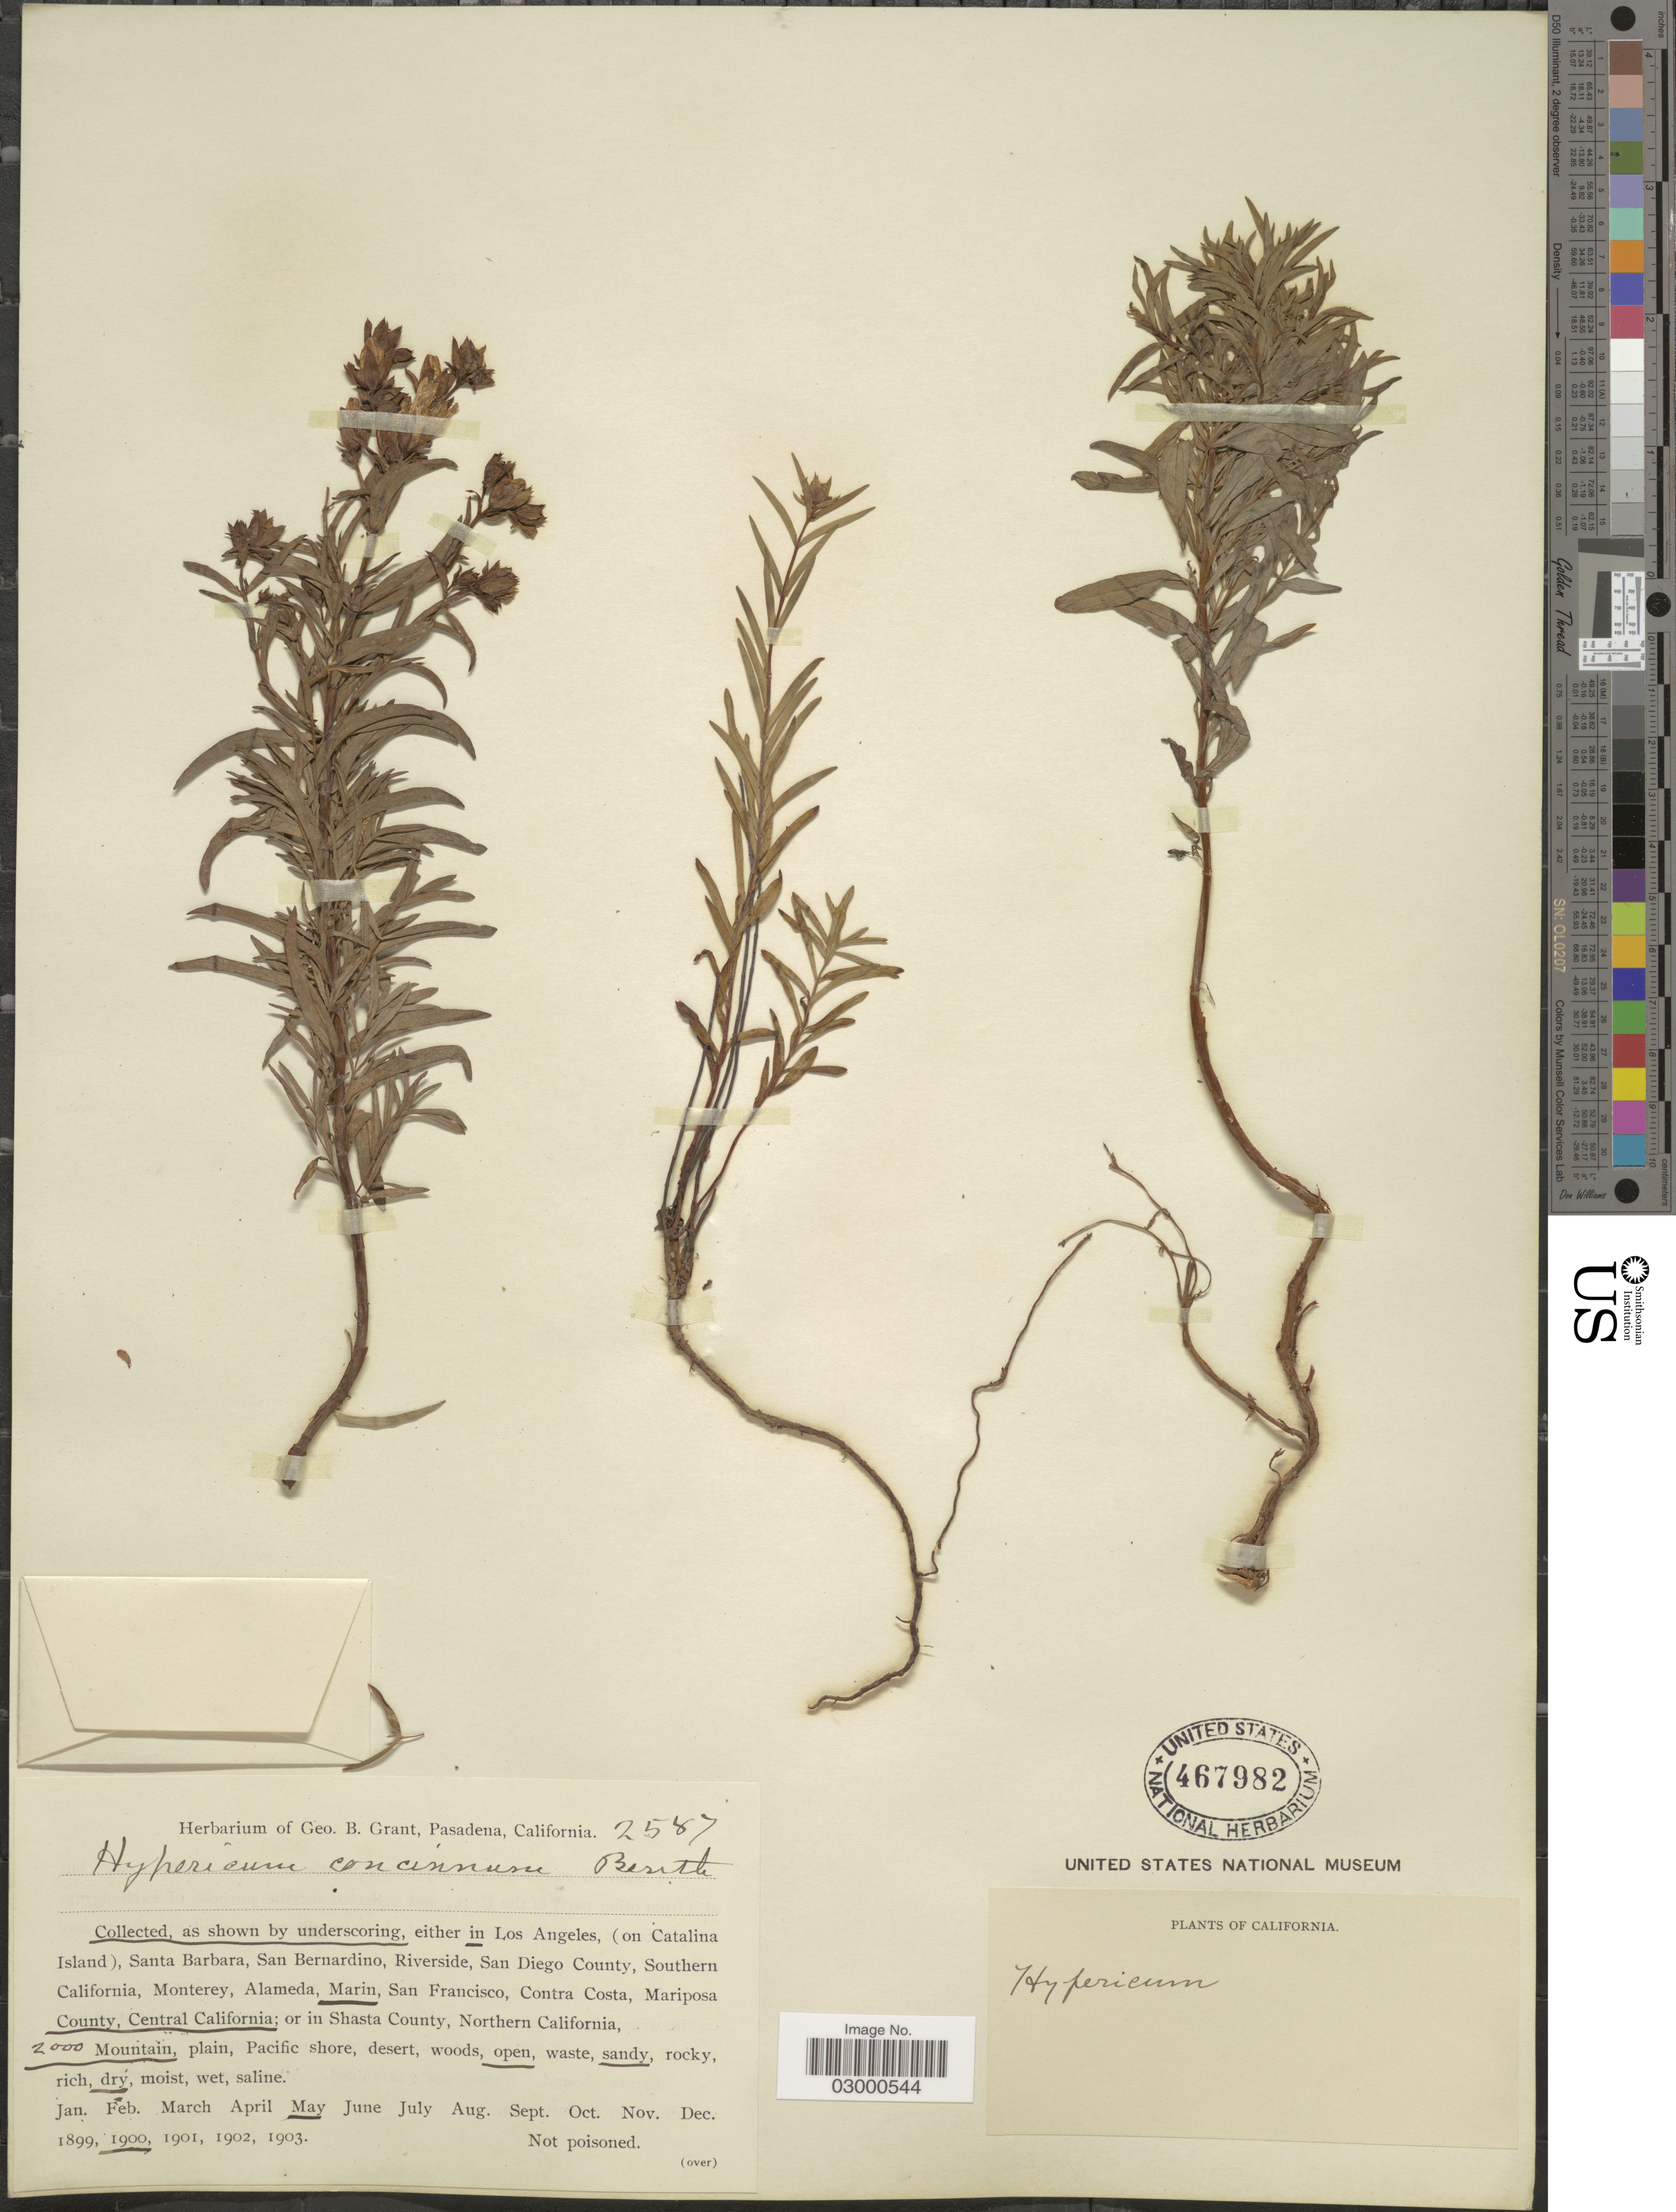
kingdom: Plantae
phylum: Tracheophyta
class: Magnoliopsida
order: Malpighiales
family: Hypericaceae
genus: Hypericum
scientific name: Hypericum concinnum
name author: Benth.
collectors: ex herb. Geo. B. Grant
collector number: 2587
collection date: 1900-05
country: United States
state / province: California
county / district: Marin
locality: Marin County, Central California.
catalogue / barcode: US 467982